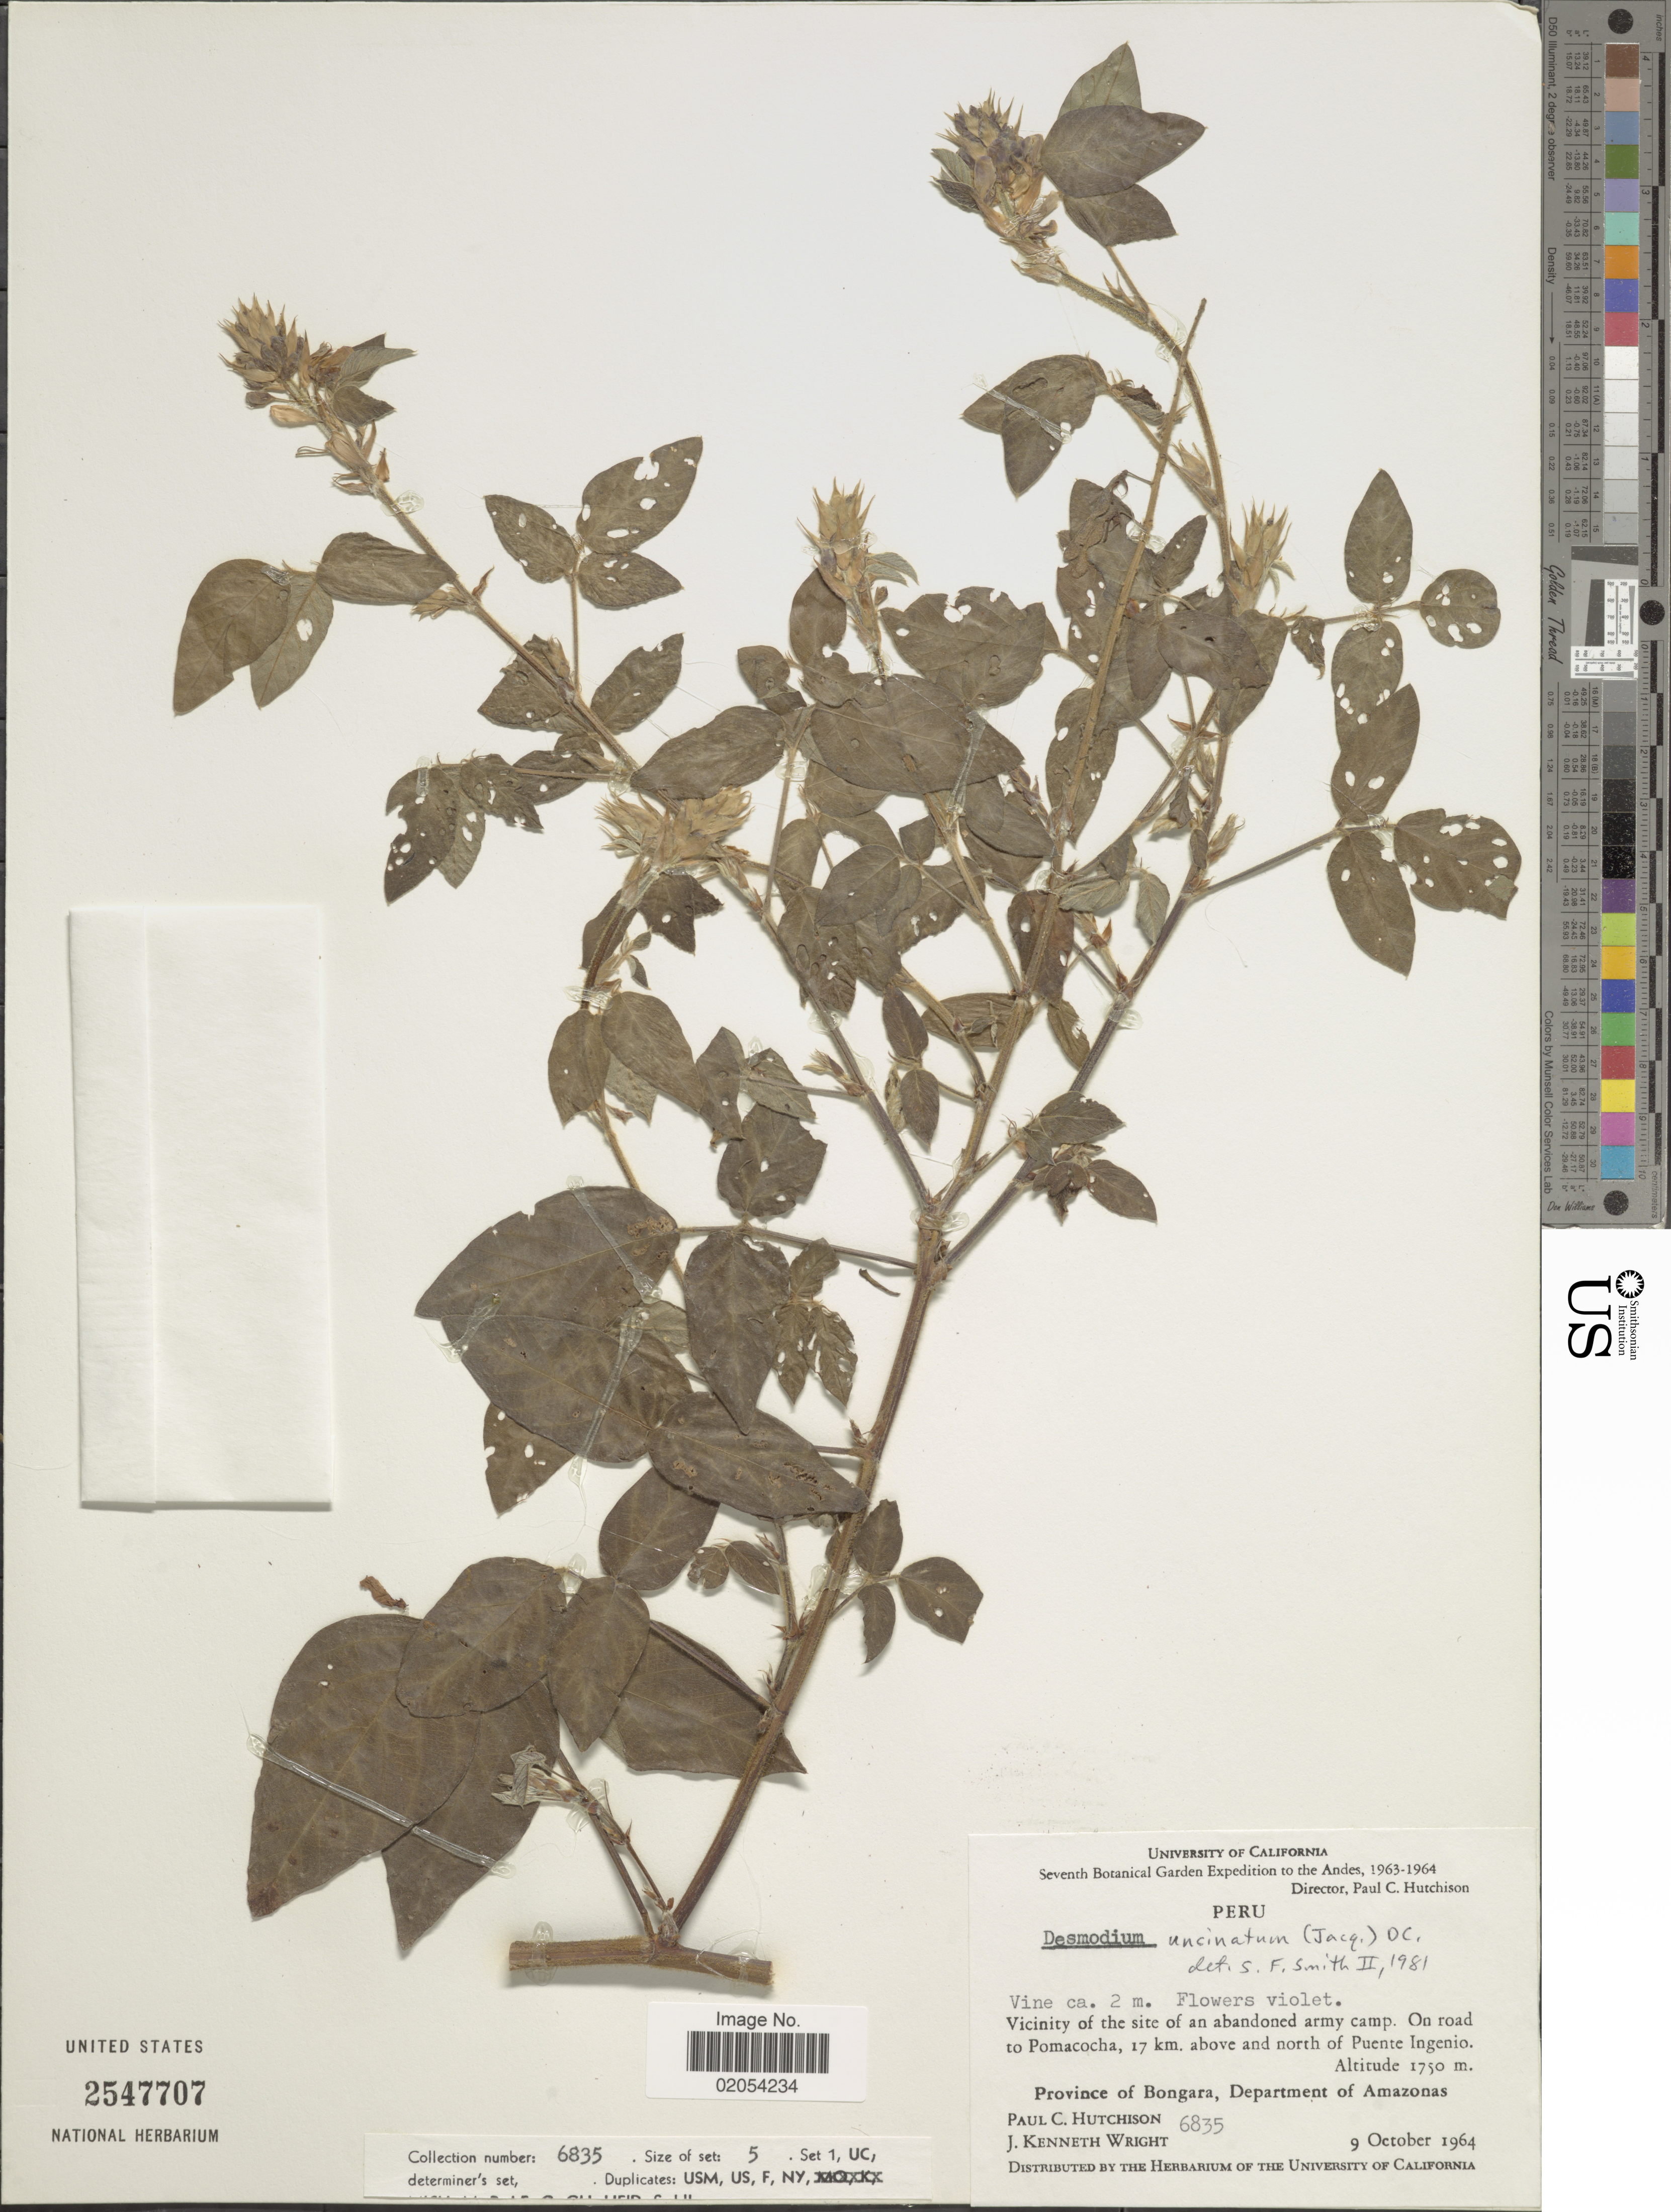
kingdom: Plantae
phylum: Tracheophyta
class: Magnoliopsida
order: Fabales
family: Fabaceae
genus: Desmodium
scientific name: Desmodium uncinatum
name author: (Jacq.) DC.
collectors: P. C. Hutchison & J. K. Wright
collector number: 6835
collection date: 1964-10-09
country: Peru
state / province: Amazonas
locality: Peru, Vicinity of the site of an abandoned army camp On road to Pomacocha, 17 km. above and north of Puente Ingenio. Province of Bongara, Department of Amazonas.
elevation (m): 1750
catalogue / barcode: US 2547707